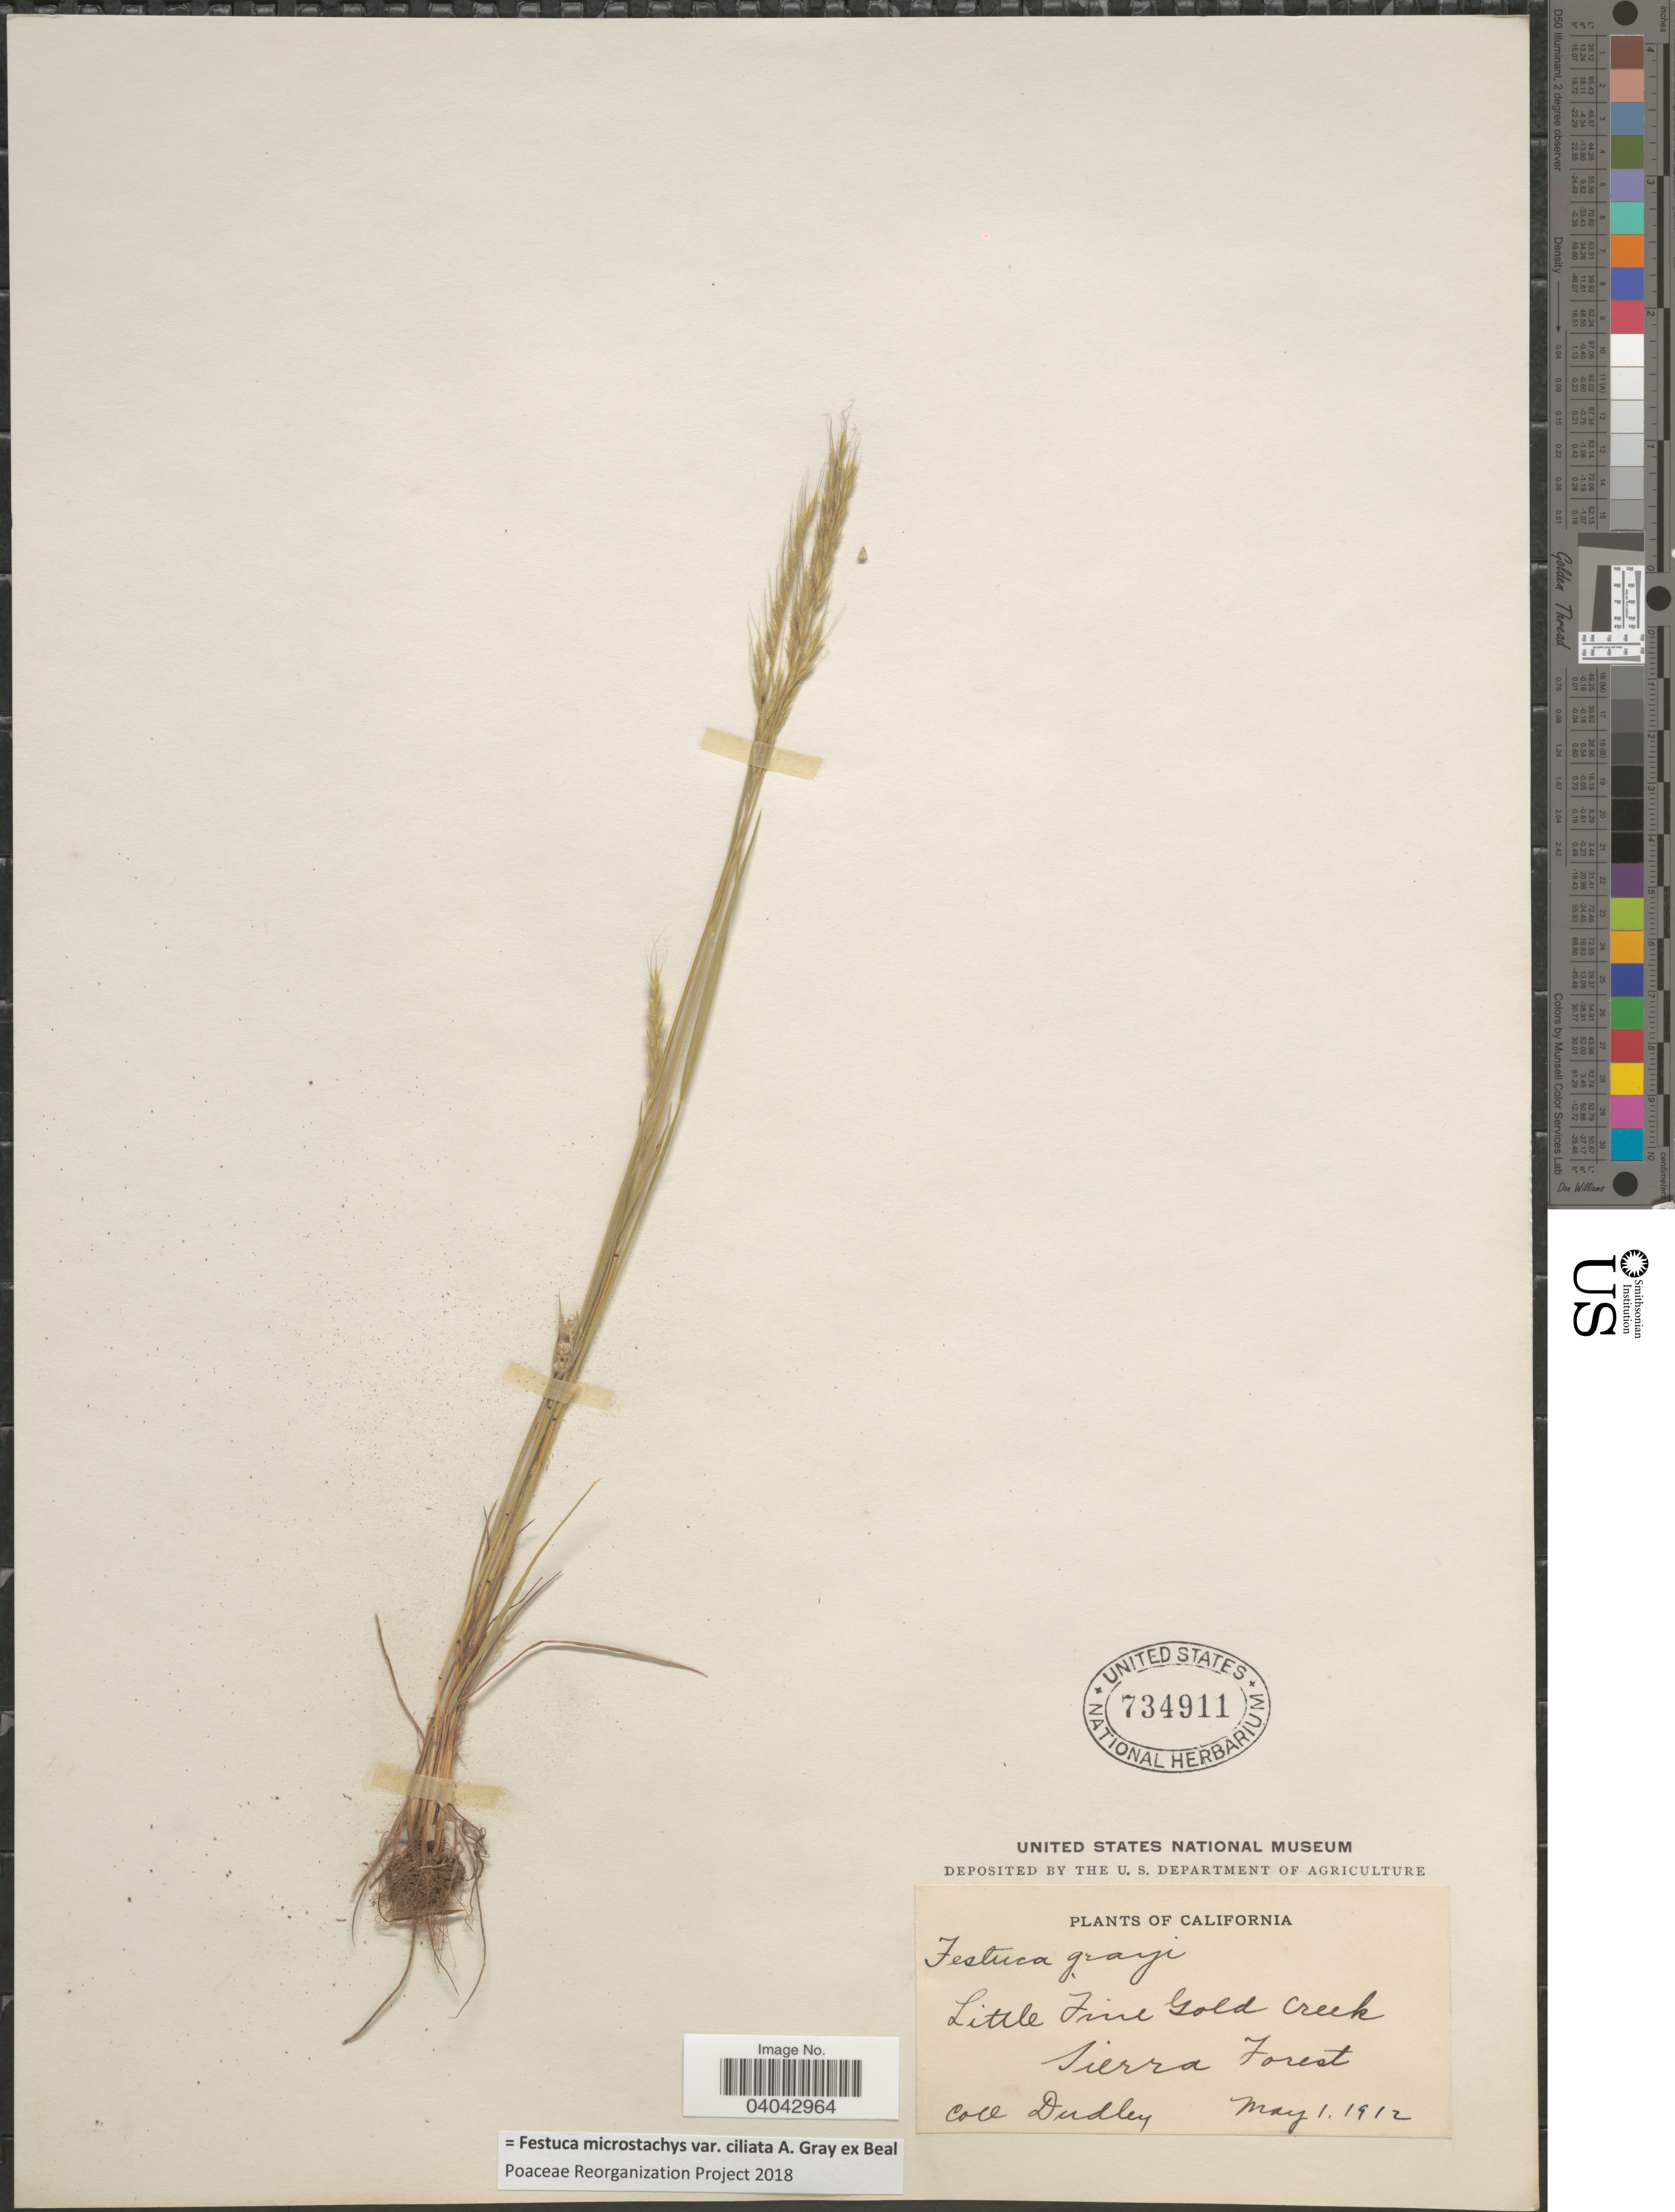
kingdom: Plantae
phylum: Tracheophyta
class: Liliopsida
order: Poales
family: Poaceae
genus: Festuca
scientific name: Festuca microstachys var. ciliata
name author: A. Gray ex W.J. Beal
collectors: Dudley, --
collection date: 1912-05-01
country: United States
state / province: California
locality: Little Fine Gold Creek. Sierra Forest.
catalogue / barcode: US 734911